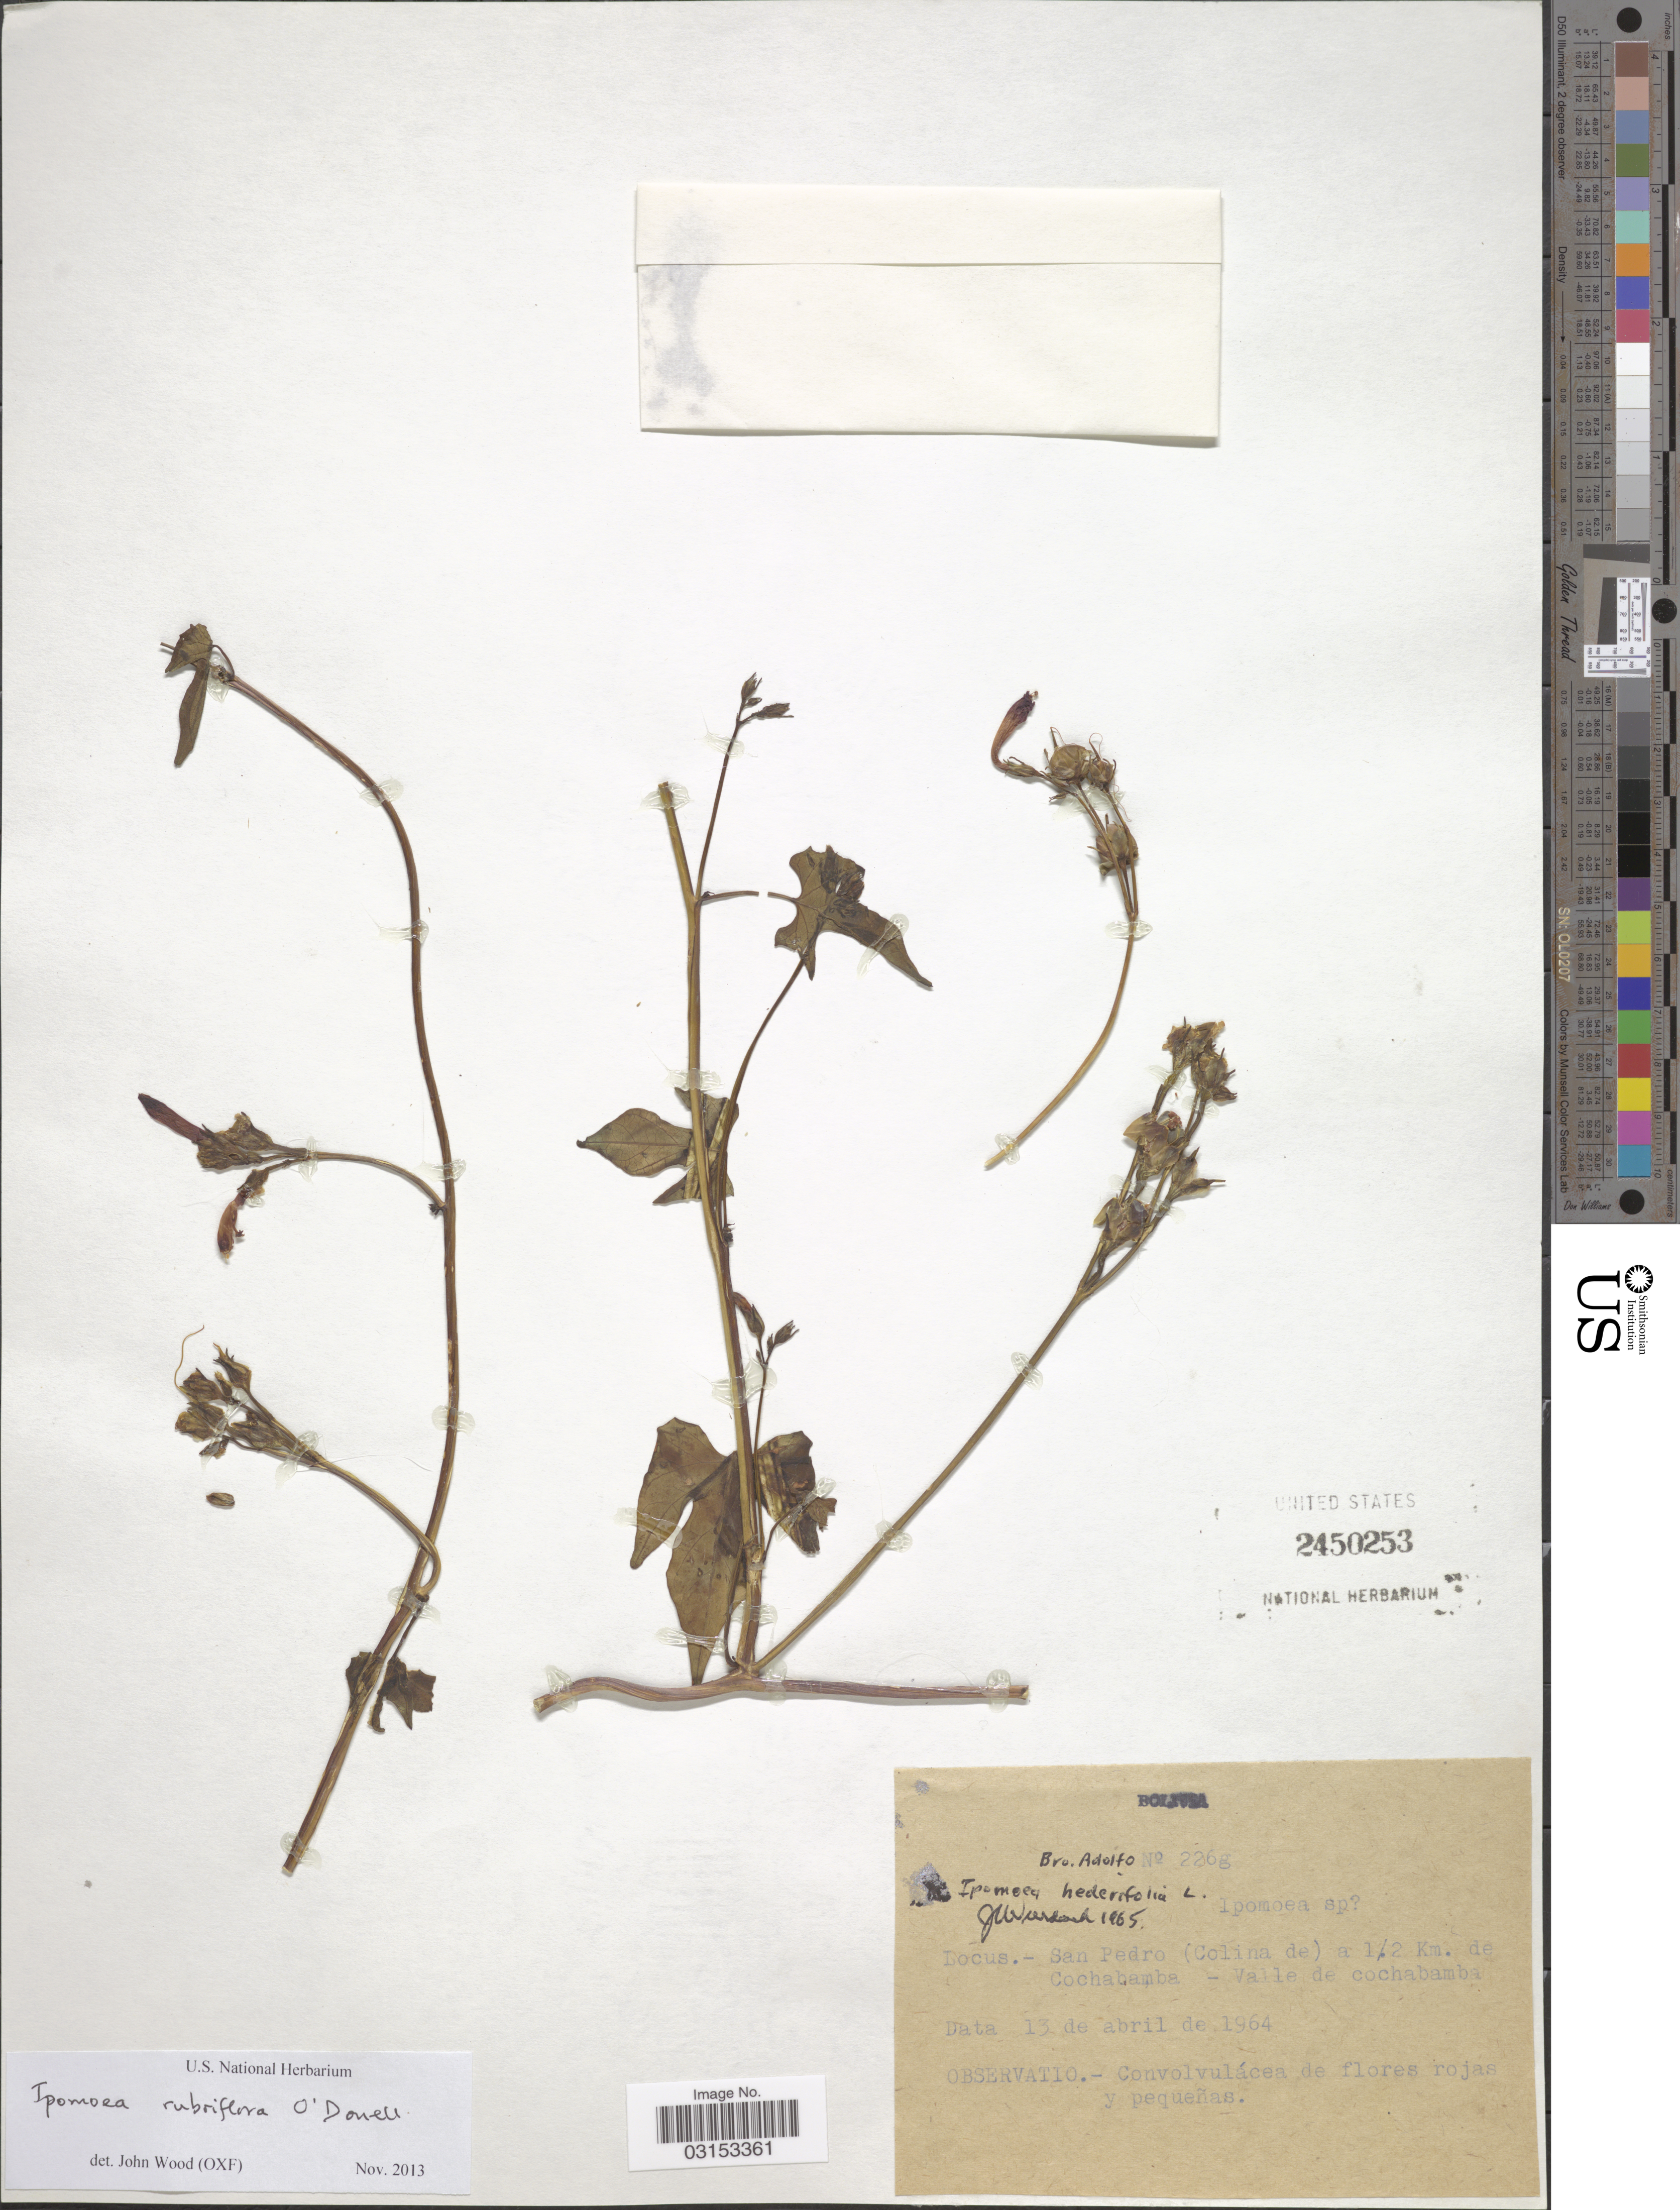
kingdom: Plantae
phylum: Tracheophyta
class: Magnoliopsida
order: Solanales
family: Convolvulaceae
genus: Ipomoea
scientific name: Ipomoea rubriflora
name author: O'Donell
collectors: Bro. Adolfo M.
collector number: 226g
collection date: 1964-04-13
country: Bolivia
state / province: Cochabamba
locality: San Pedro (Colina de) a 1/2 Km. de Cochabamba - Valle de Cochabamba.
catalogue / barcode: US 2450253